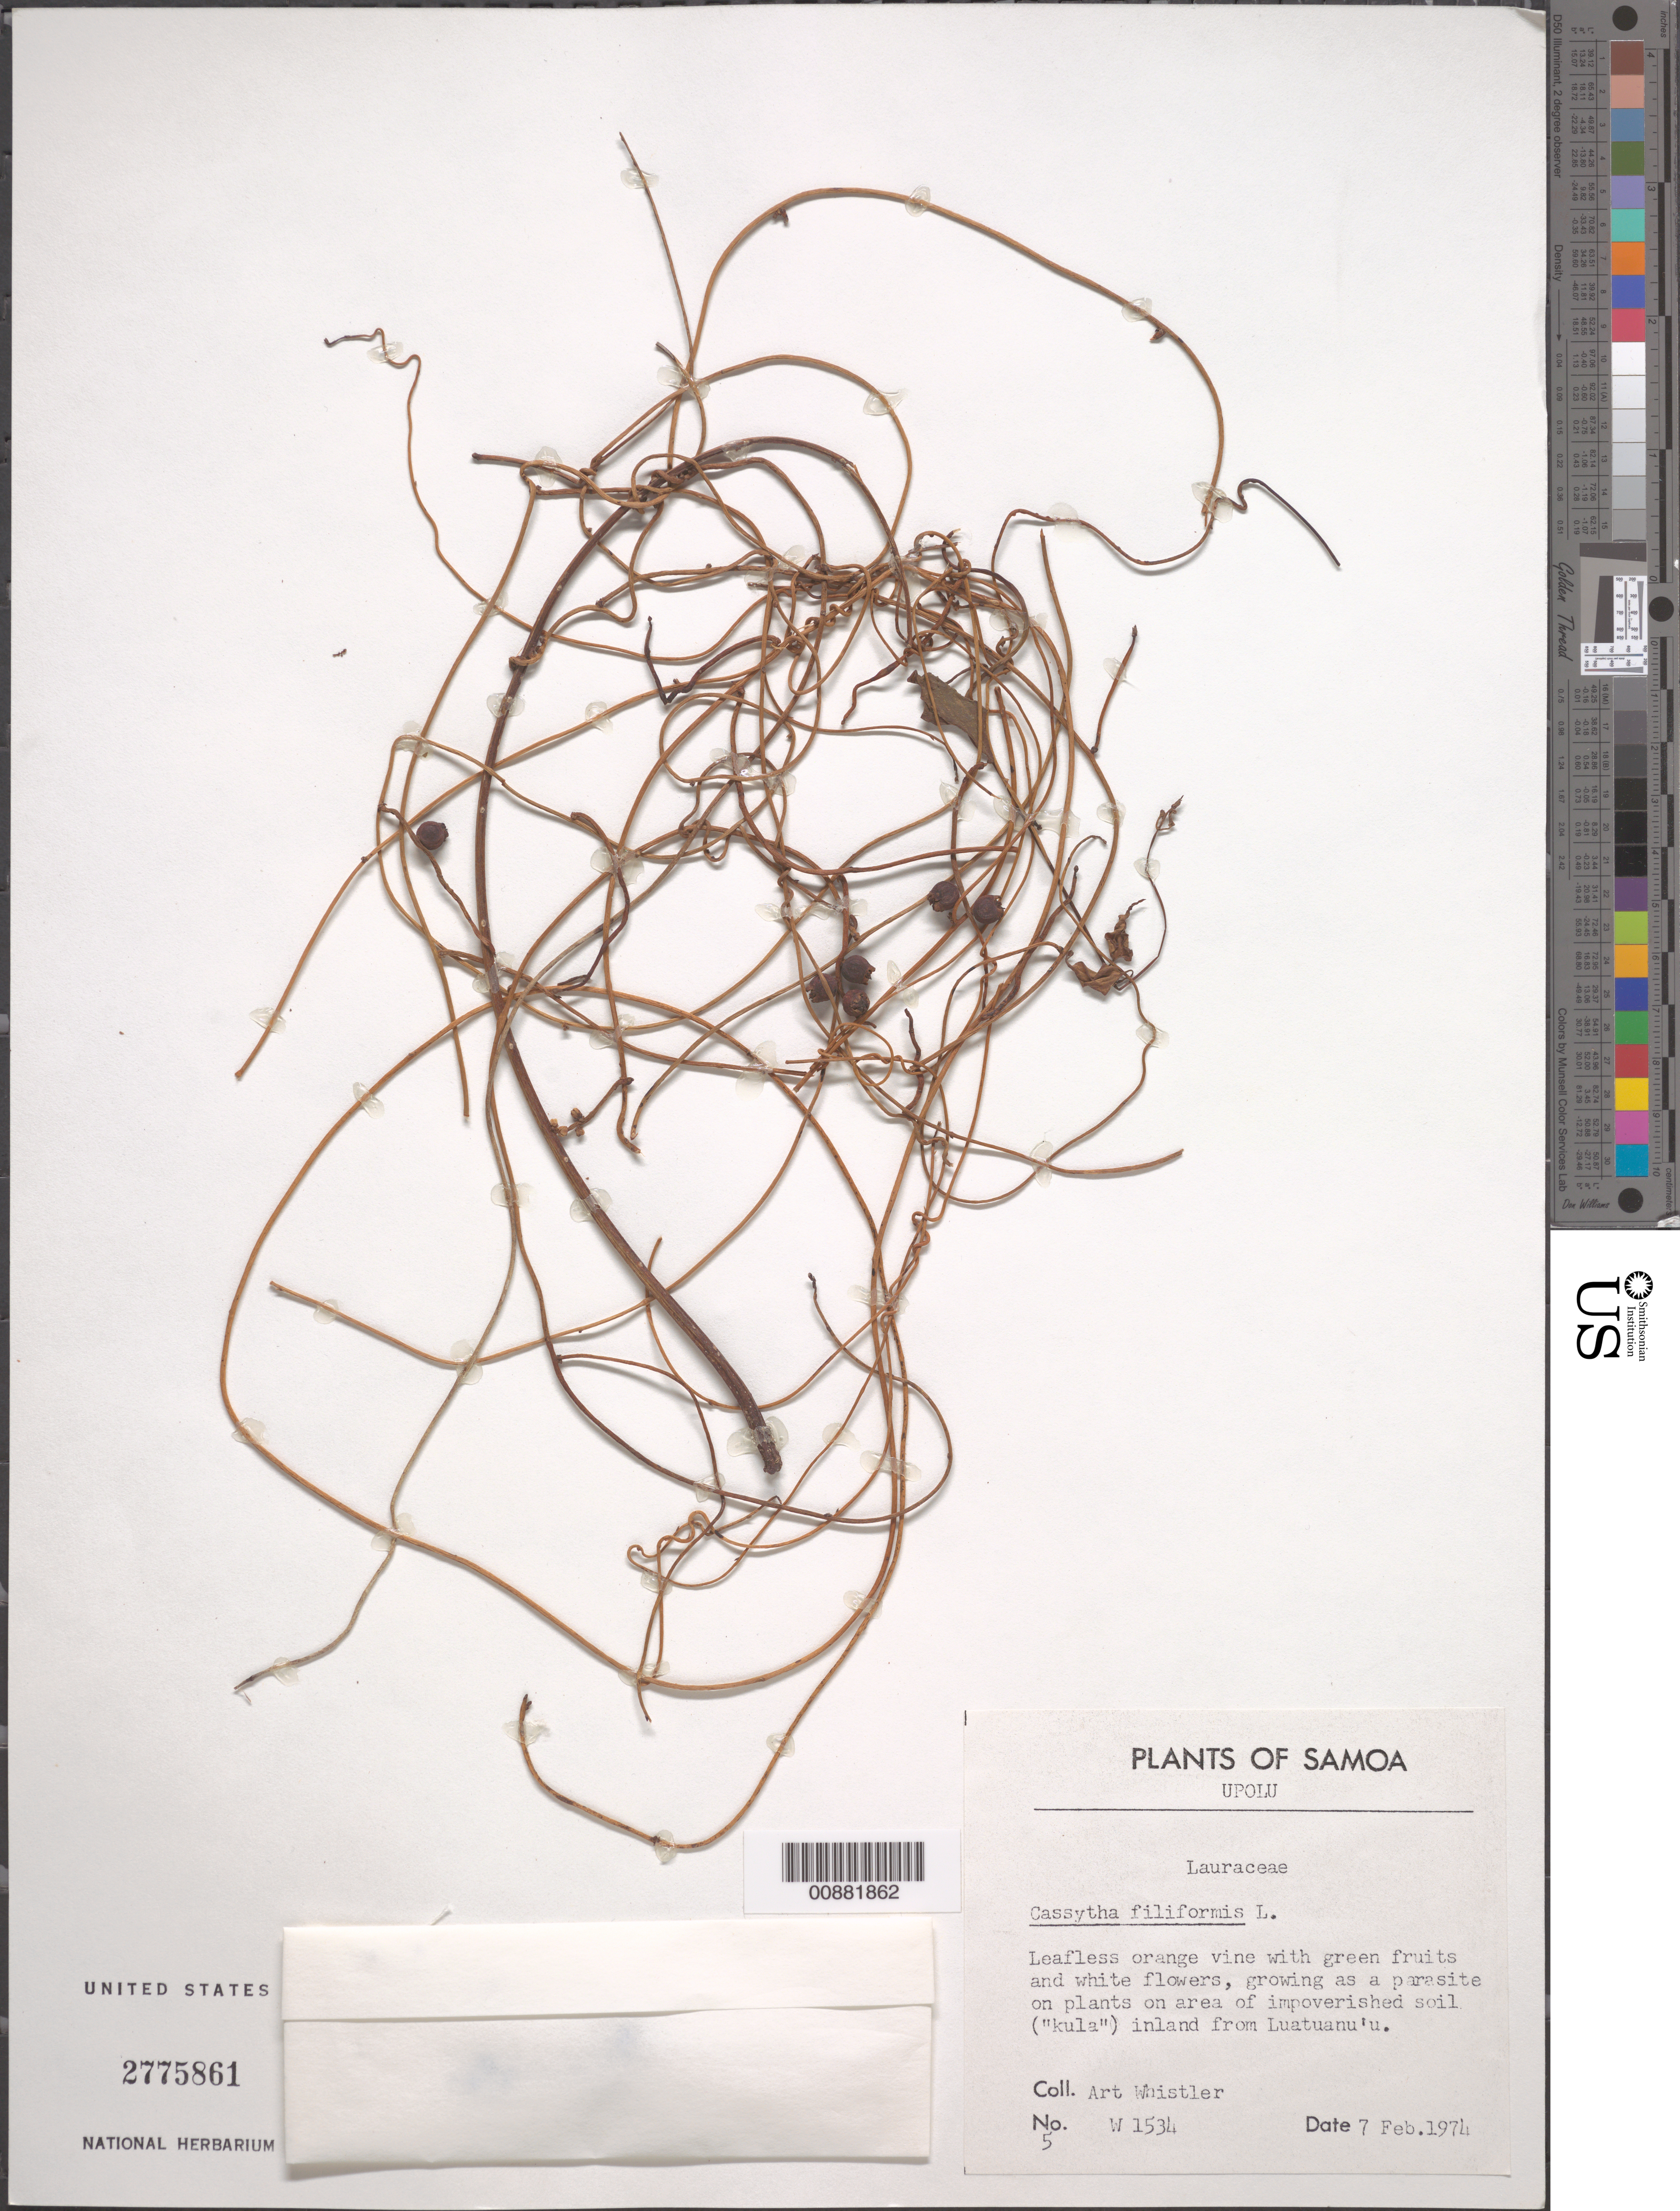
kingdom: Plantae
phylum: Tracheophyta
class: Magnoliopsida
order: Laurales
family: Lauraceae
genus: Cassytha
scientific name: Cassytha filiformis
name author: L.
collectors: A. Whistler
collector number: W 1534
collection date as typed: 07 Feb 1974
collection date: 1974-02-07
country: Samoa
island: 'Upolu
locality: inland from Lautuanu'u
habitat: growing as parasite on plants on area of impoverished soil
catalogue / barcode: US 2775861